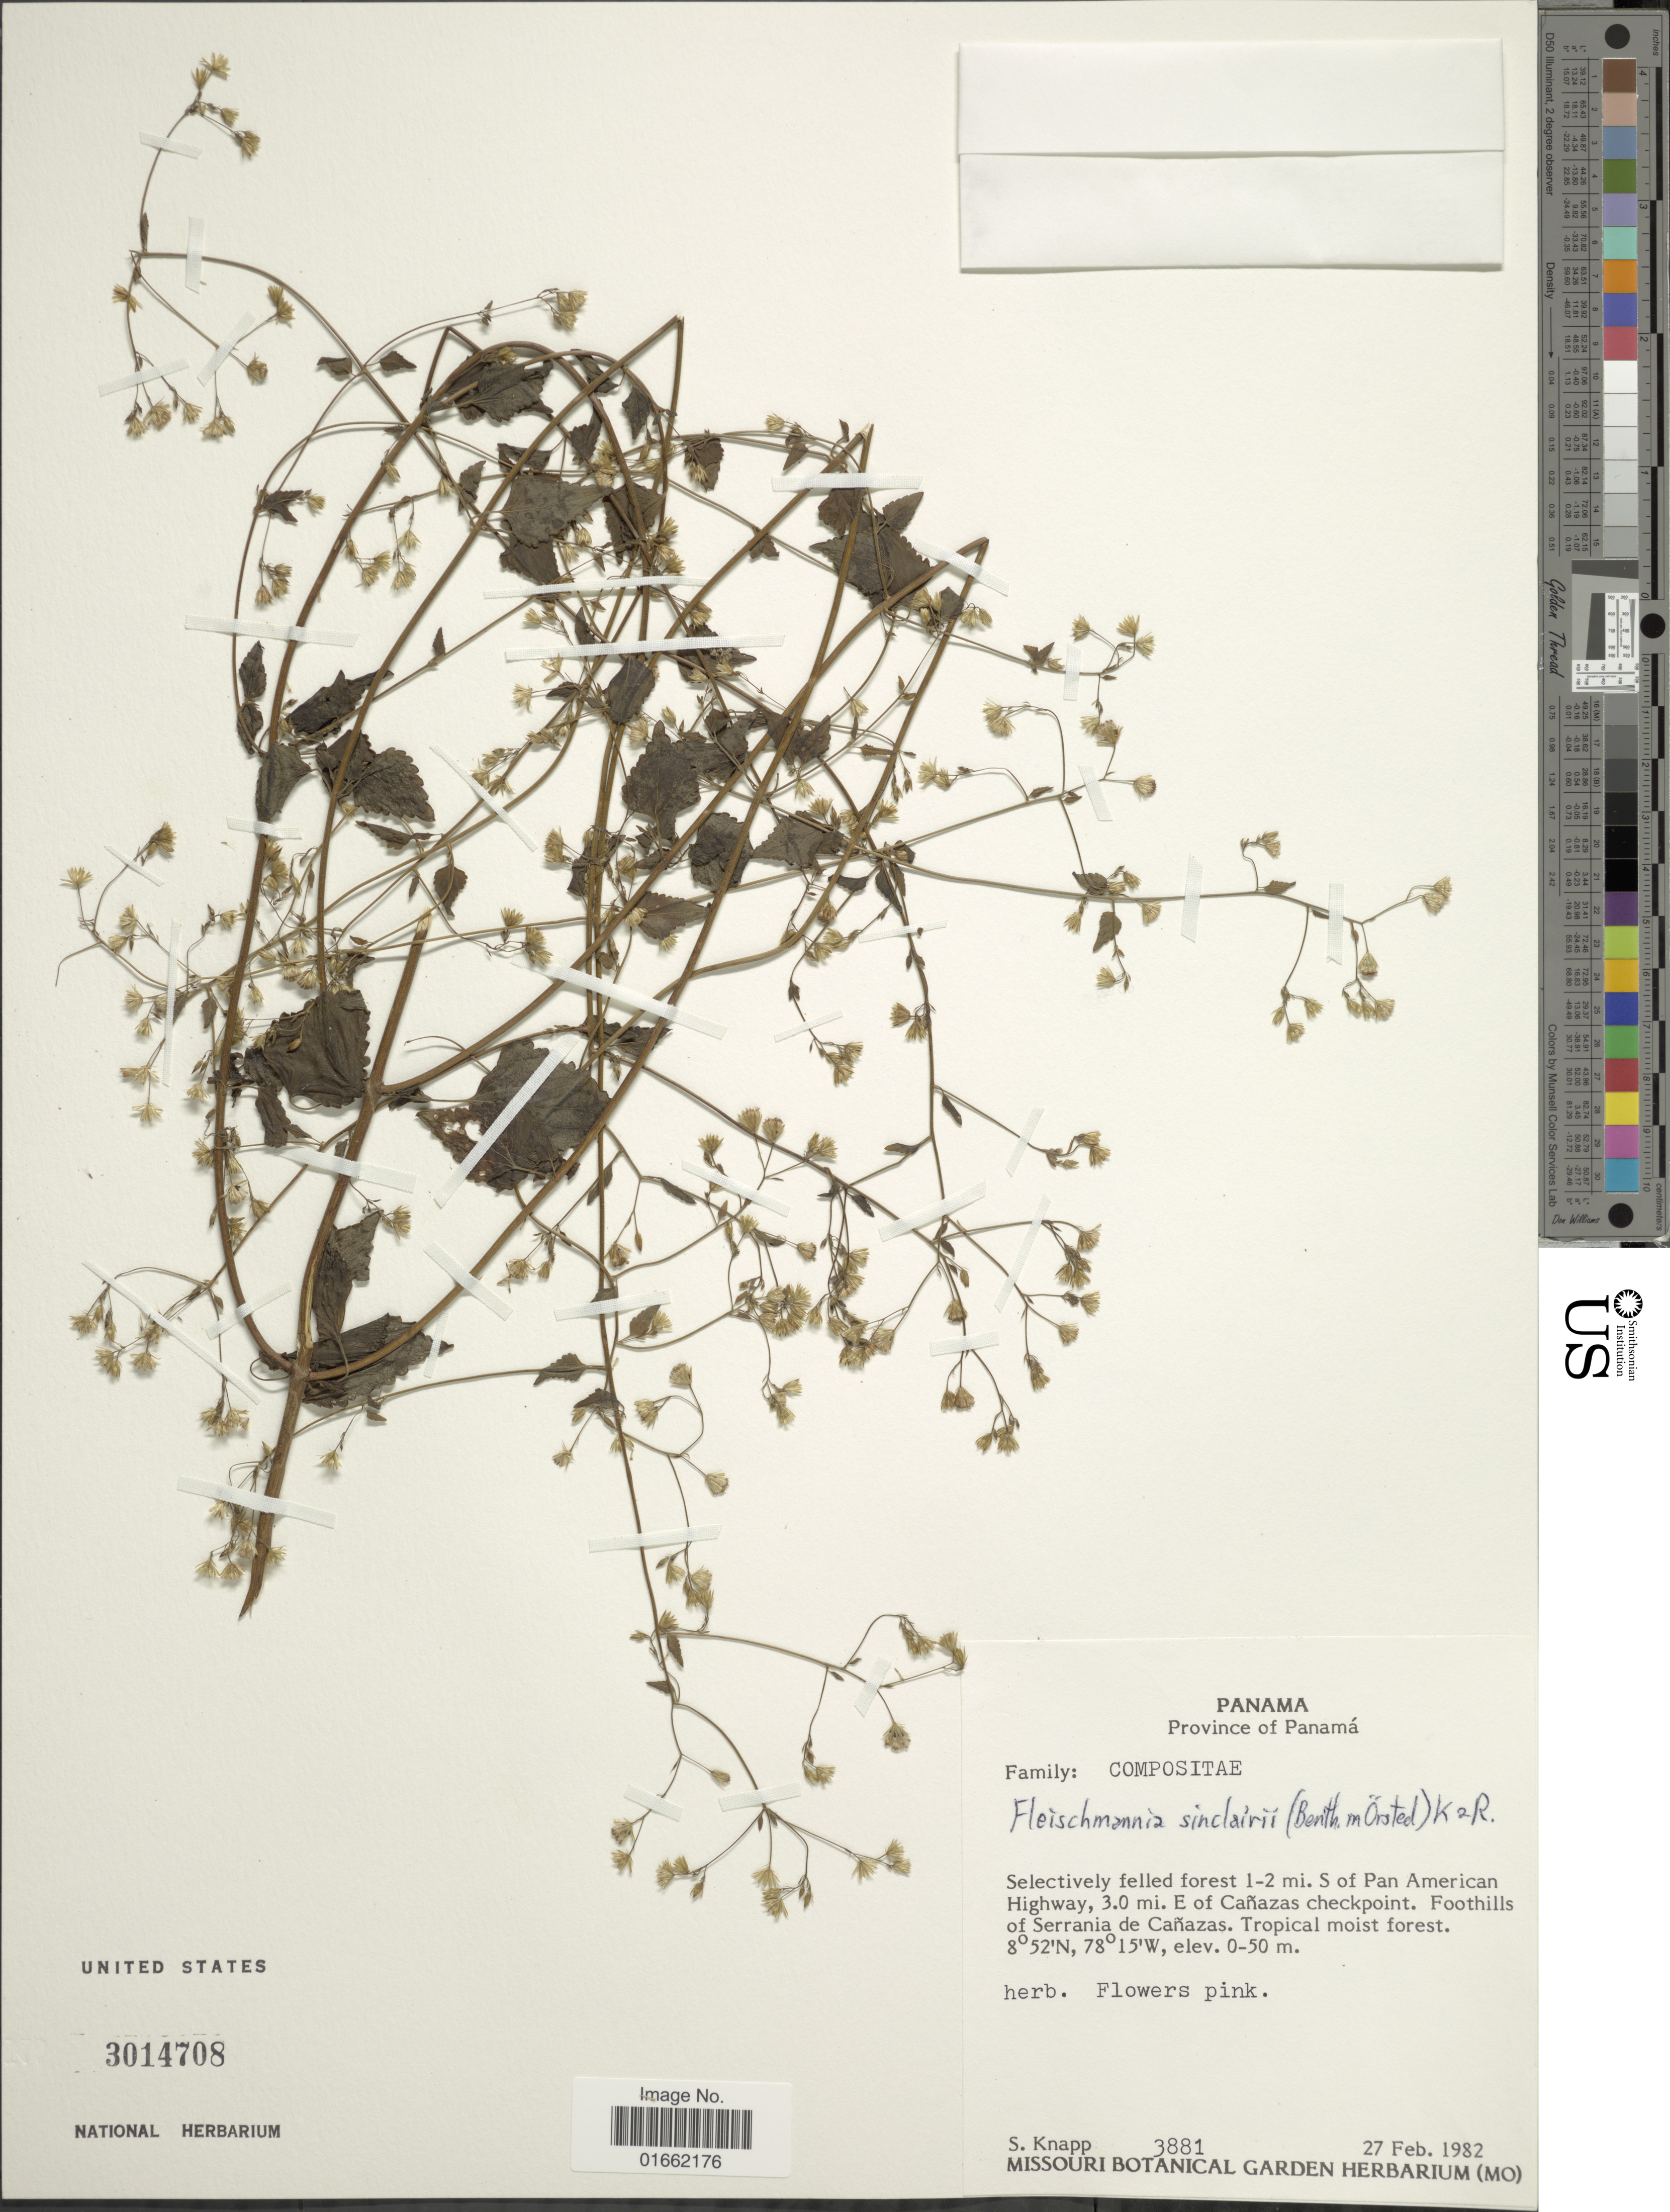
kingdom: Plantae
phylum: Tracheophyta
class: Magnoliopsida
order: Asterales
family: Asteraceae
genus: Fleischmannia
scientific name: Fleischmannia sinclairii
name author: (Benth. ex Oerst.) R.M. King & H. Rob.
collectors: S. Knapp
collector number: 3881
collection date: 1982-02-27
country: Panama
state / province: Panamá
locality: Province of Panamá. Selectively felled forest 1-2 mi. S of Pan American Highway, 3.0 mi. E of Cañazas checkpoint. Foothills of Serrania de Cañazas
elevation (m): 0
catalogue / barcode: US 3014708